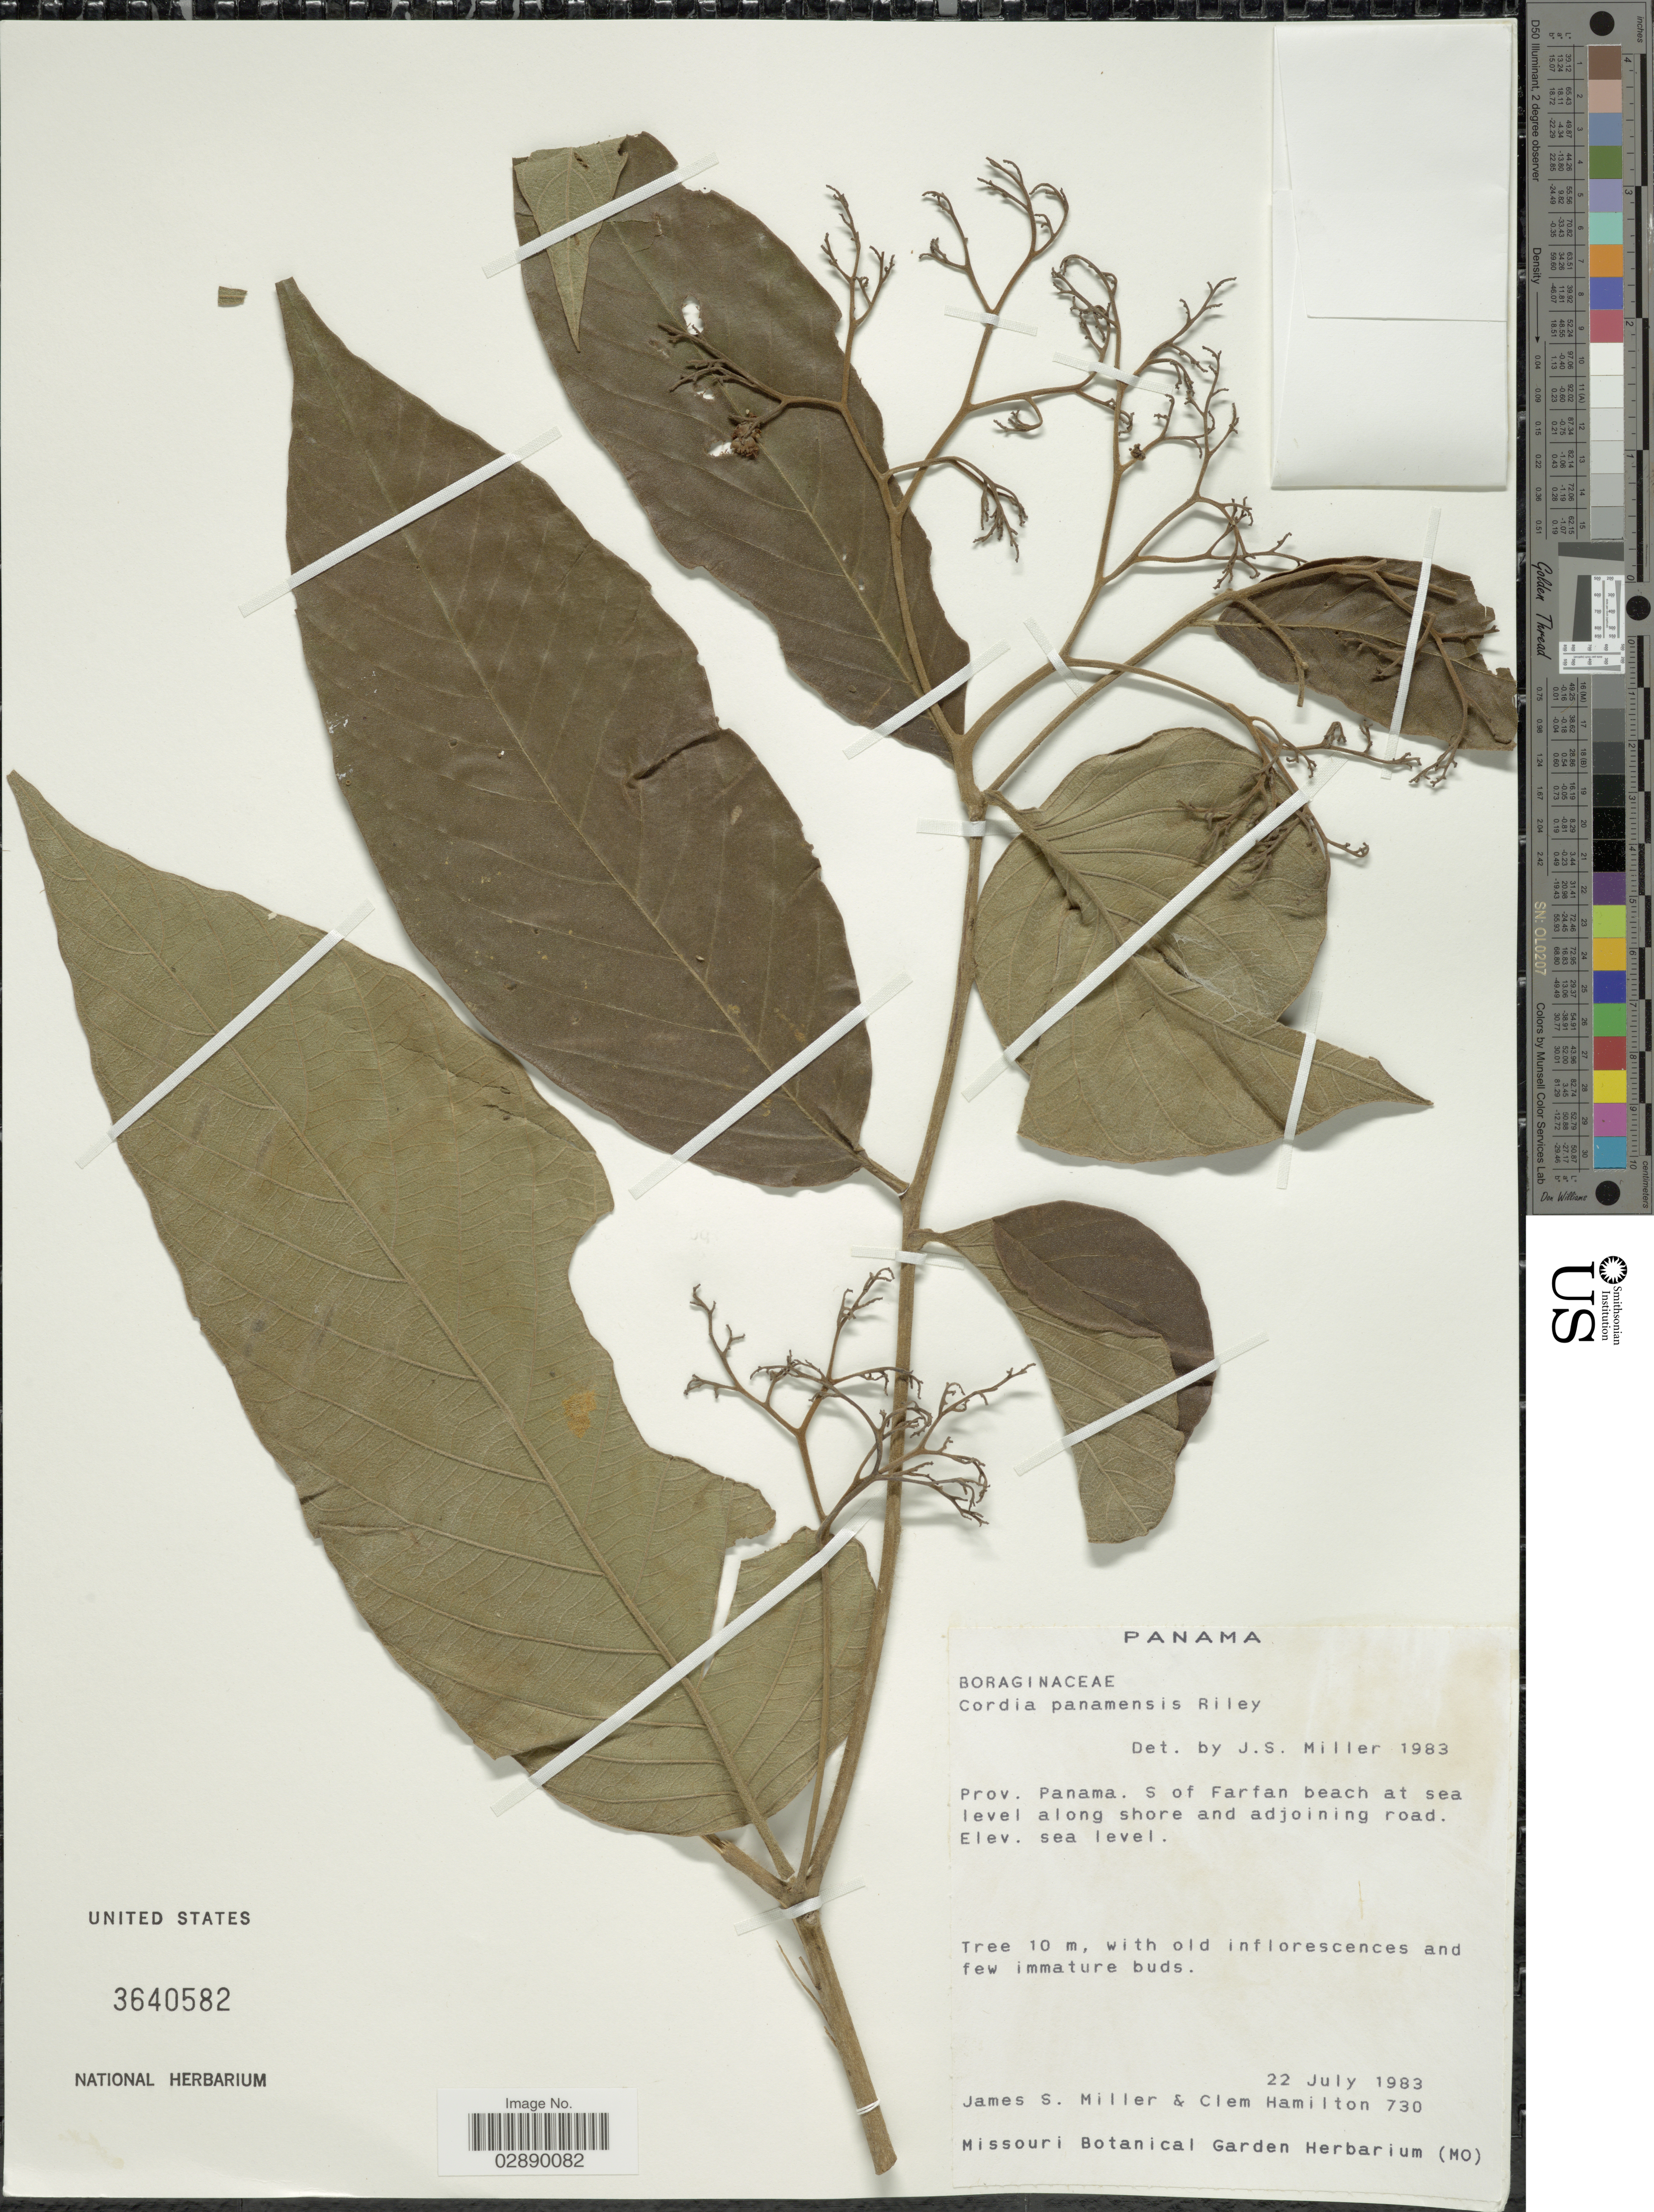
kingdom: Plantae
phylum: Tracheophyta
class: Magnoliopsida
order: Boraginales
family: Cordiaceae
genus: Cordia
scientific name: Cordia panamensis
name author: L. Riley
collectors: J. S. Miller & C. W. Hamilton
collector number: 730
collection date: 1983-07-22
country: Panama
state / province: Panamá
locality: Prov. Panama. S. of Farfan beach at sea level along shore and adjoining road.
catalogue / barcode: US 3640582